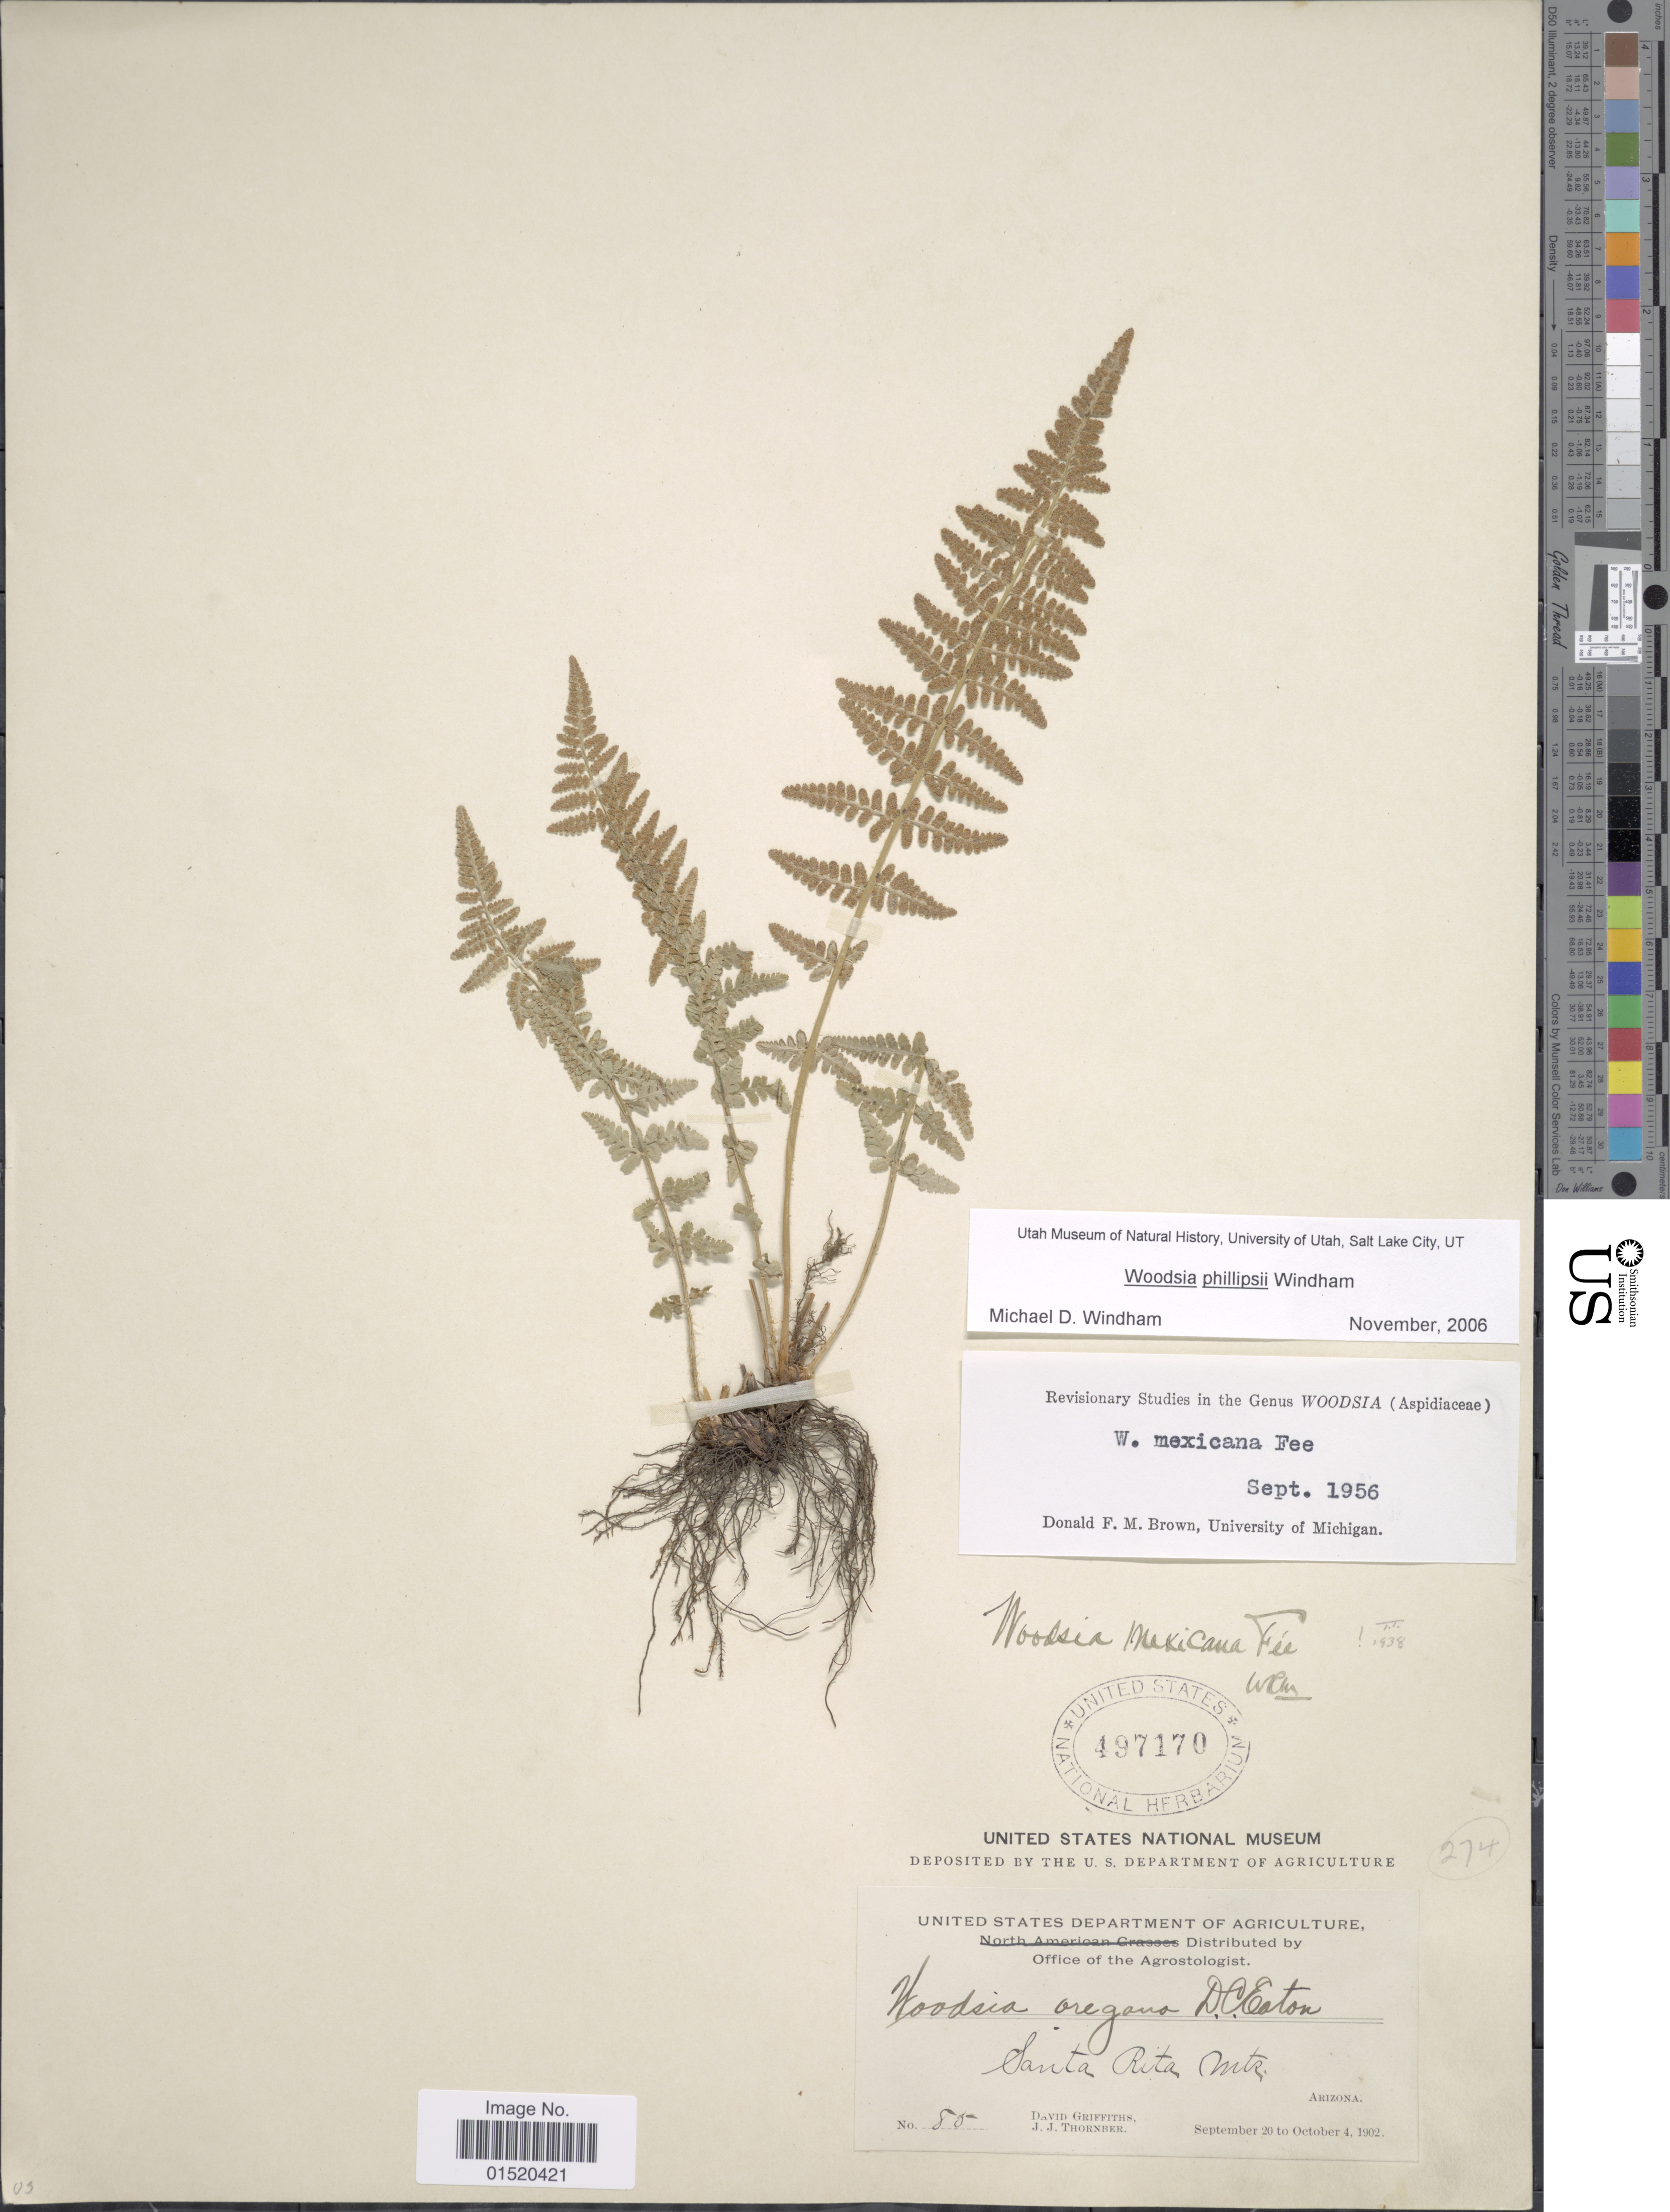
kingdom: Plantae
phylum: Tracheophyta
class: Polypodiopsida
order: Polypodiales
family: Woodsiaceae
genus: Woodsia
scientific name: Woodsia phillipsii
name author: Windham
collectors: D. Griffiths & J. Thornber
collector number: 85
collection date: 1902-09-20/1902-10-04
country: United States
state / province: Arizona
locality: Santa Rita Mts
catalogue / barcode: US 497170